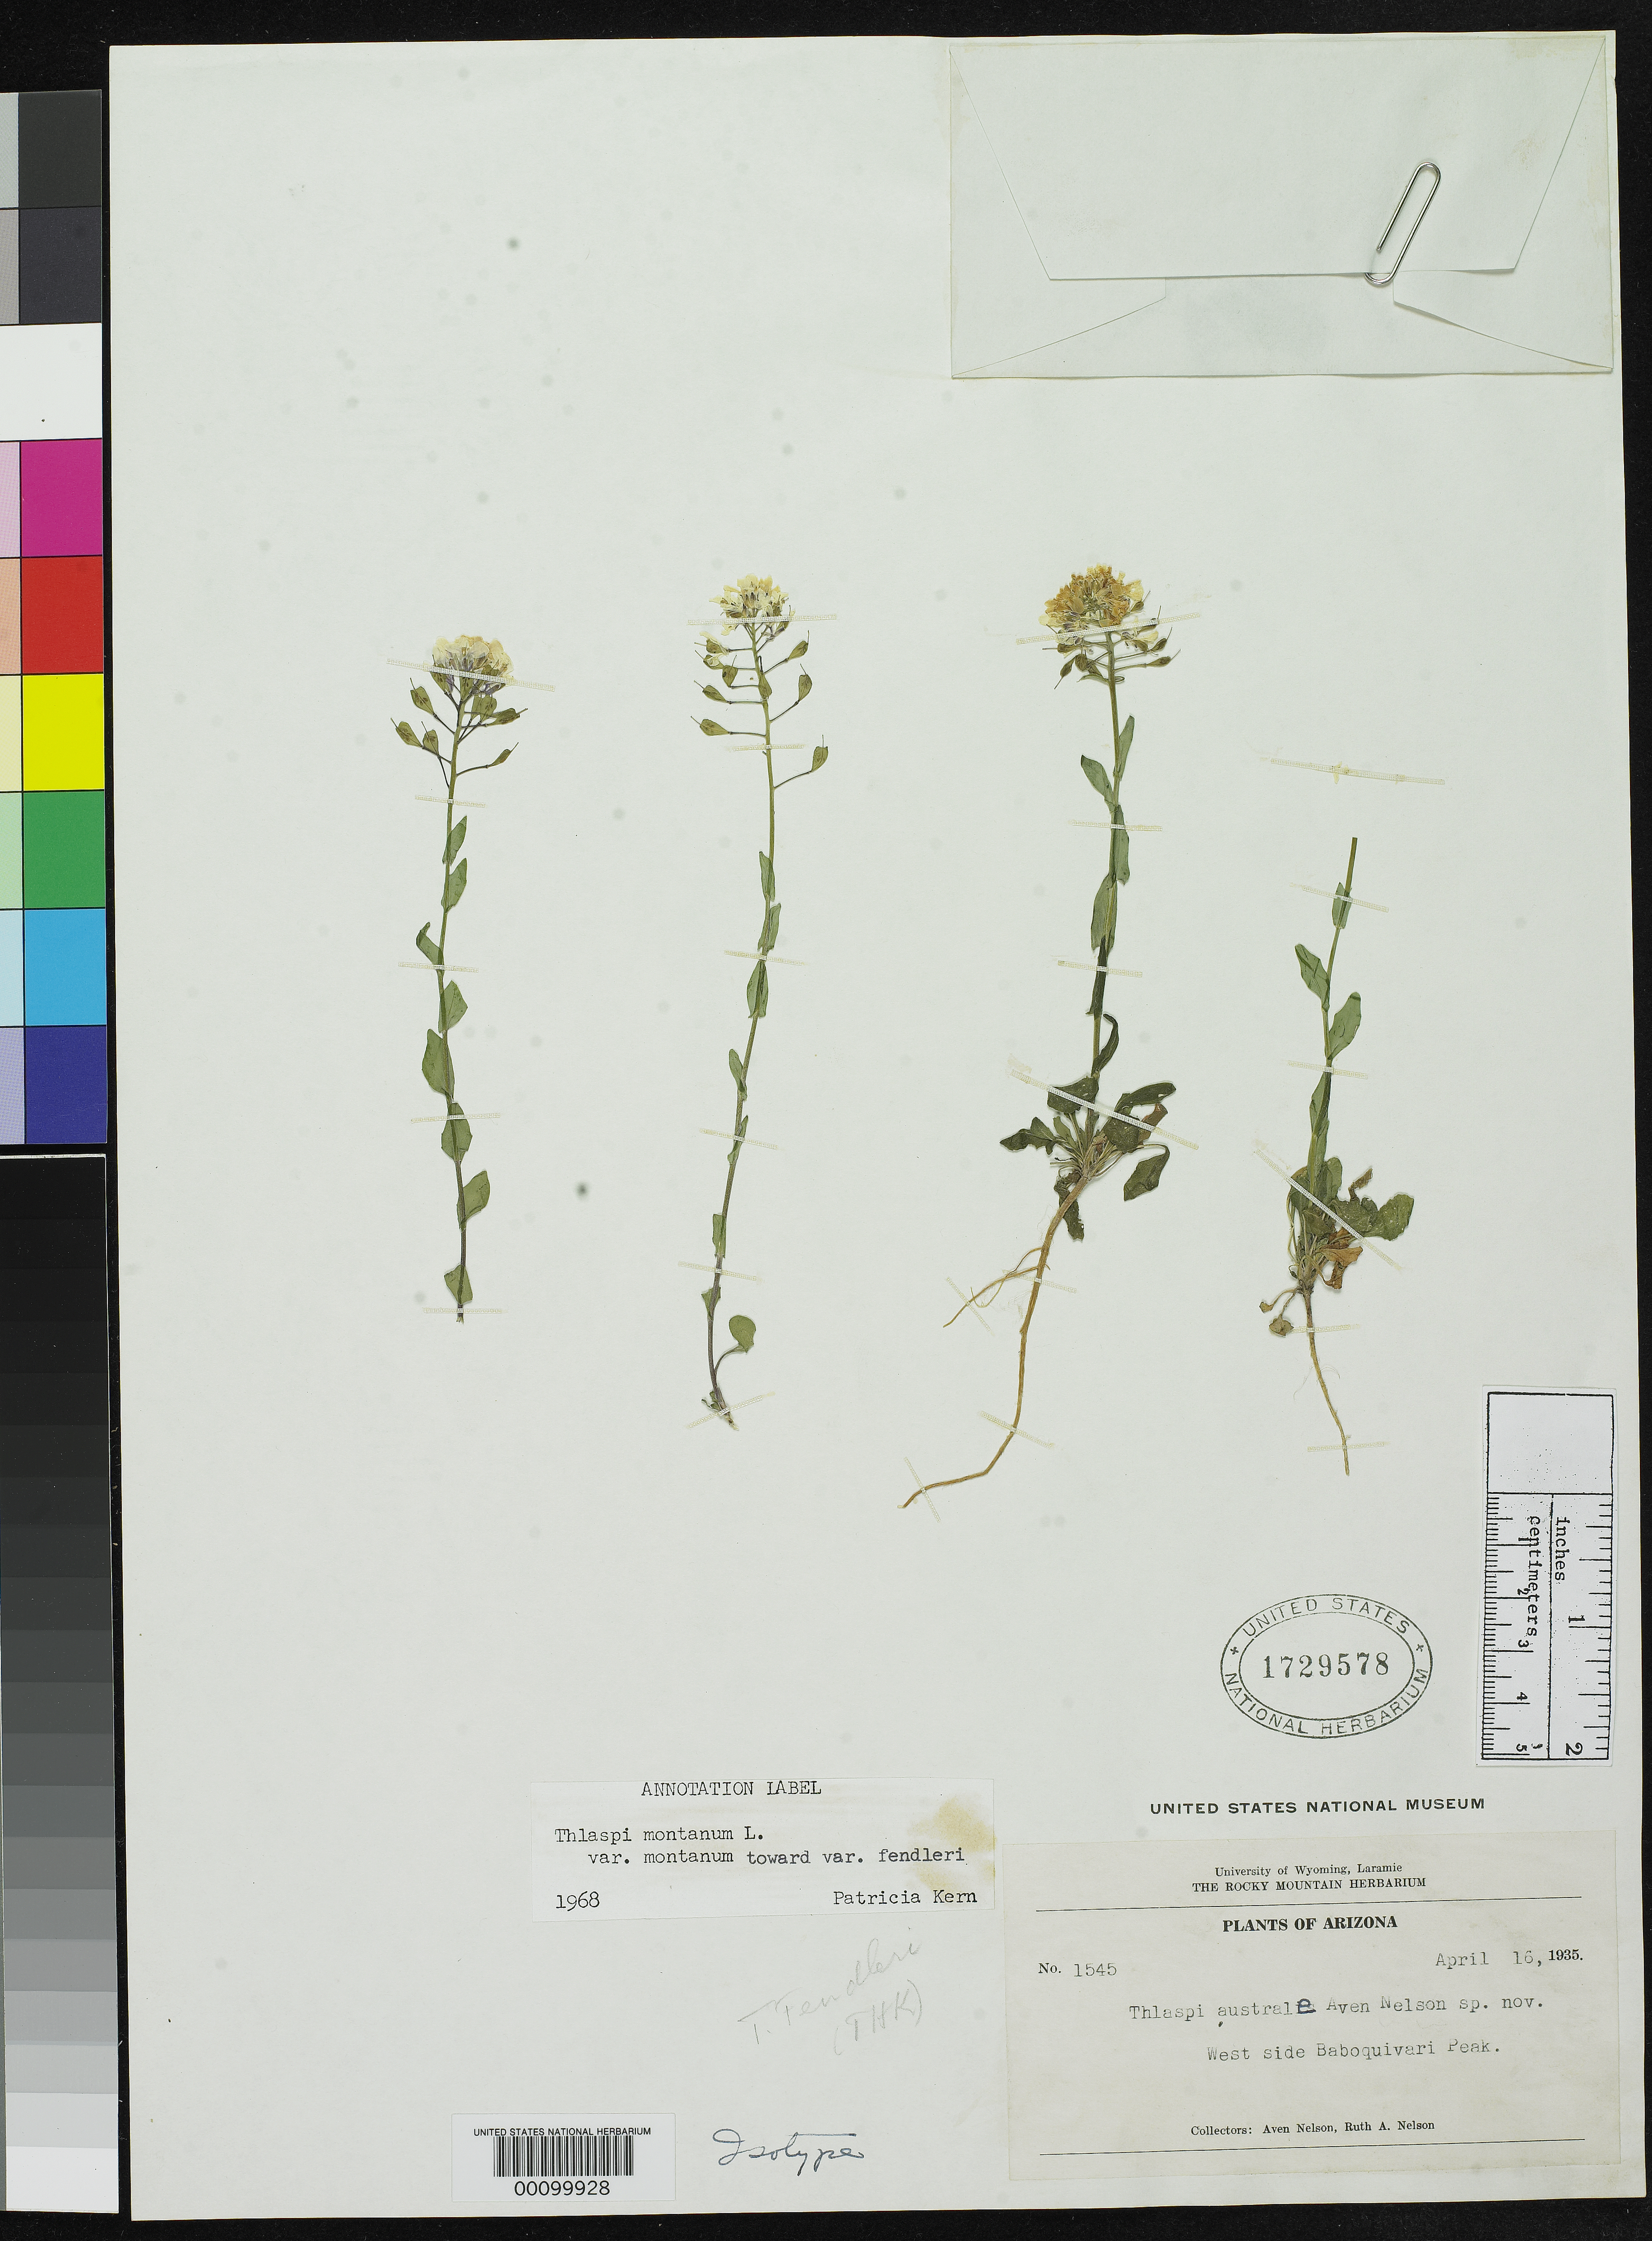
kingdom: Plantae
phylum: Tracheophyta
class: Magnoliopsida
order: Brassicales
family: Brassicaceae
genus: Thlaspi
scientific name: Thlaspi australe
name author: A. Nelson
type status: Isotype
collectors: A. Nelson & R. A. Nelson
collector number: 1545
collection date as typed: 16 Apr 1935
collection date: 1935-04-16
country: United States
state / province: Arizona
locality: W side Baboquivari Peak.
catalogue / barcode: US 1729578